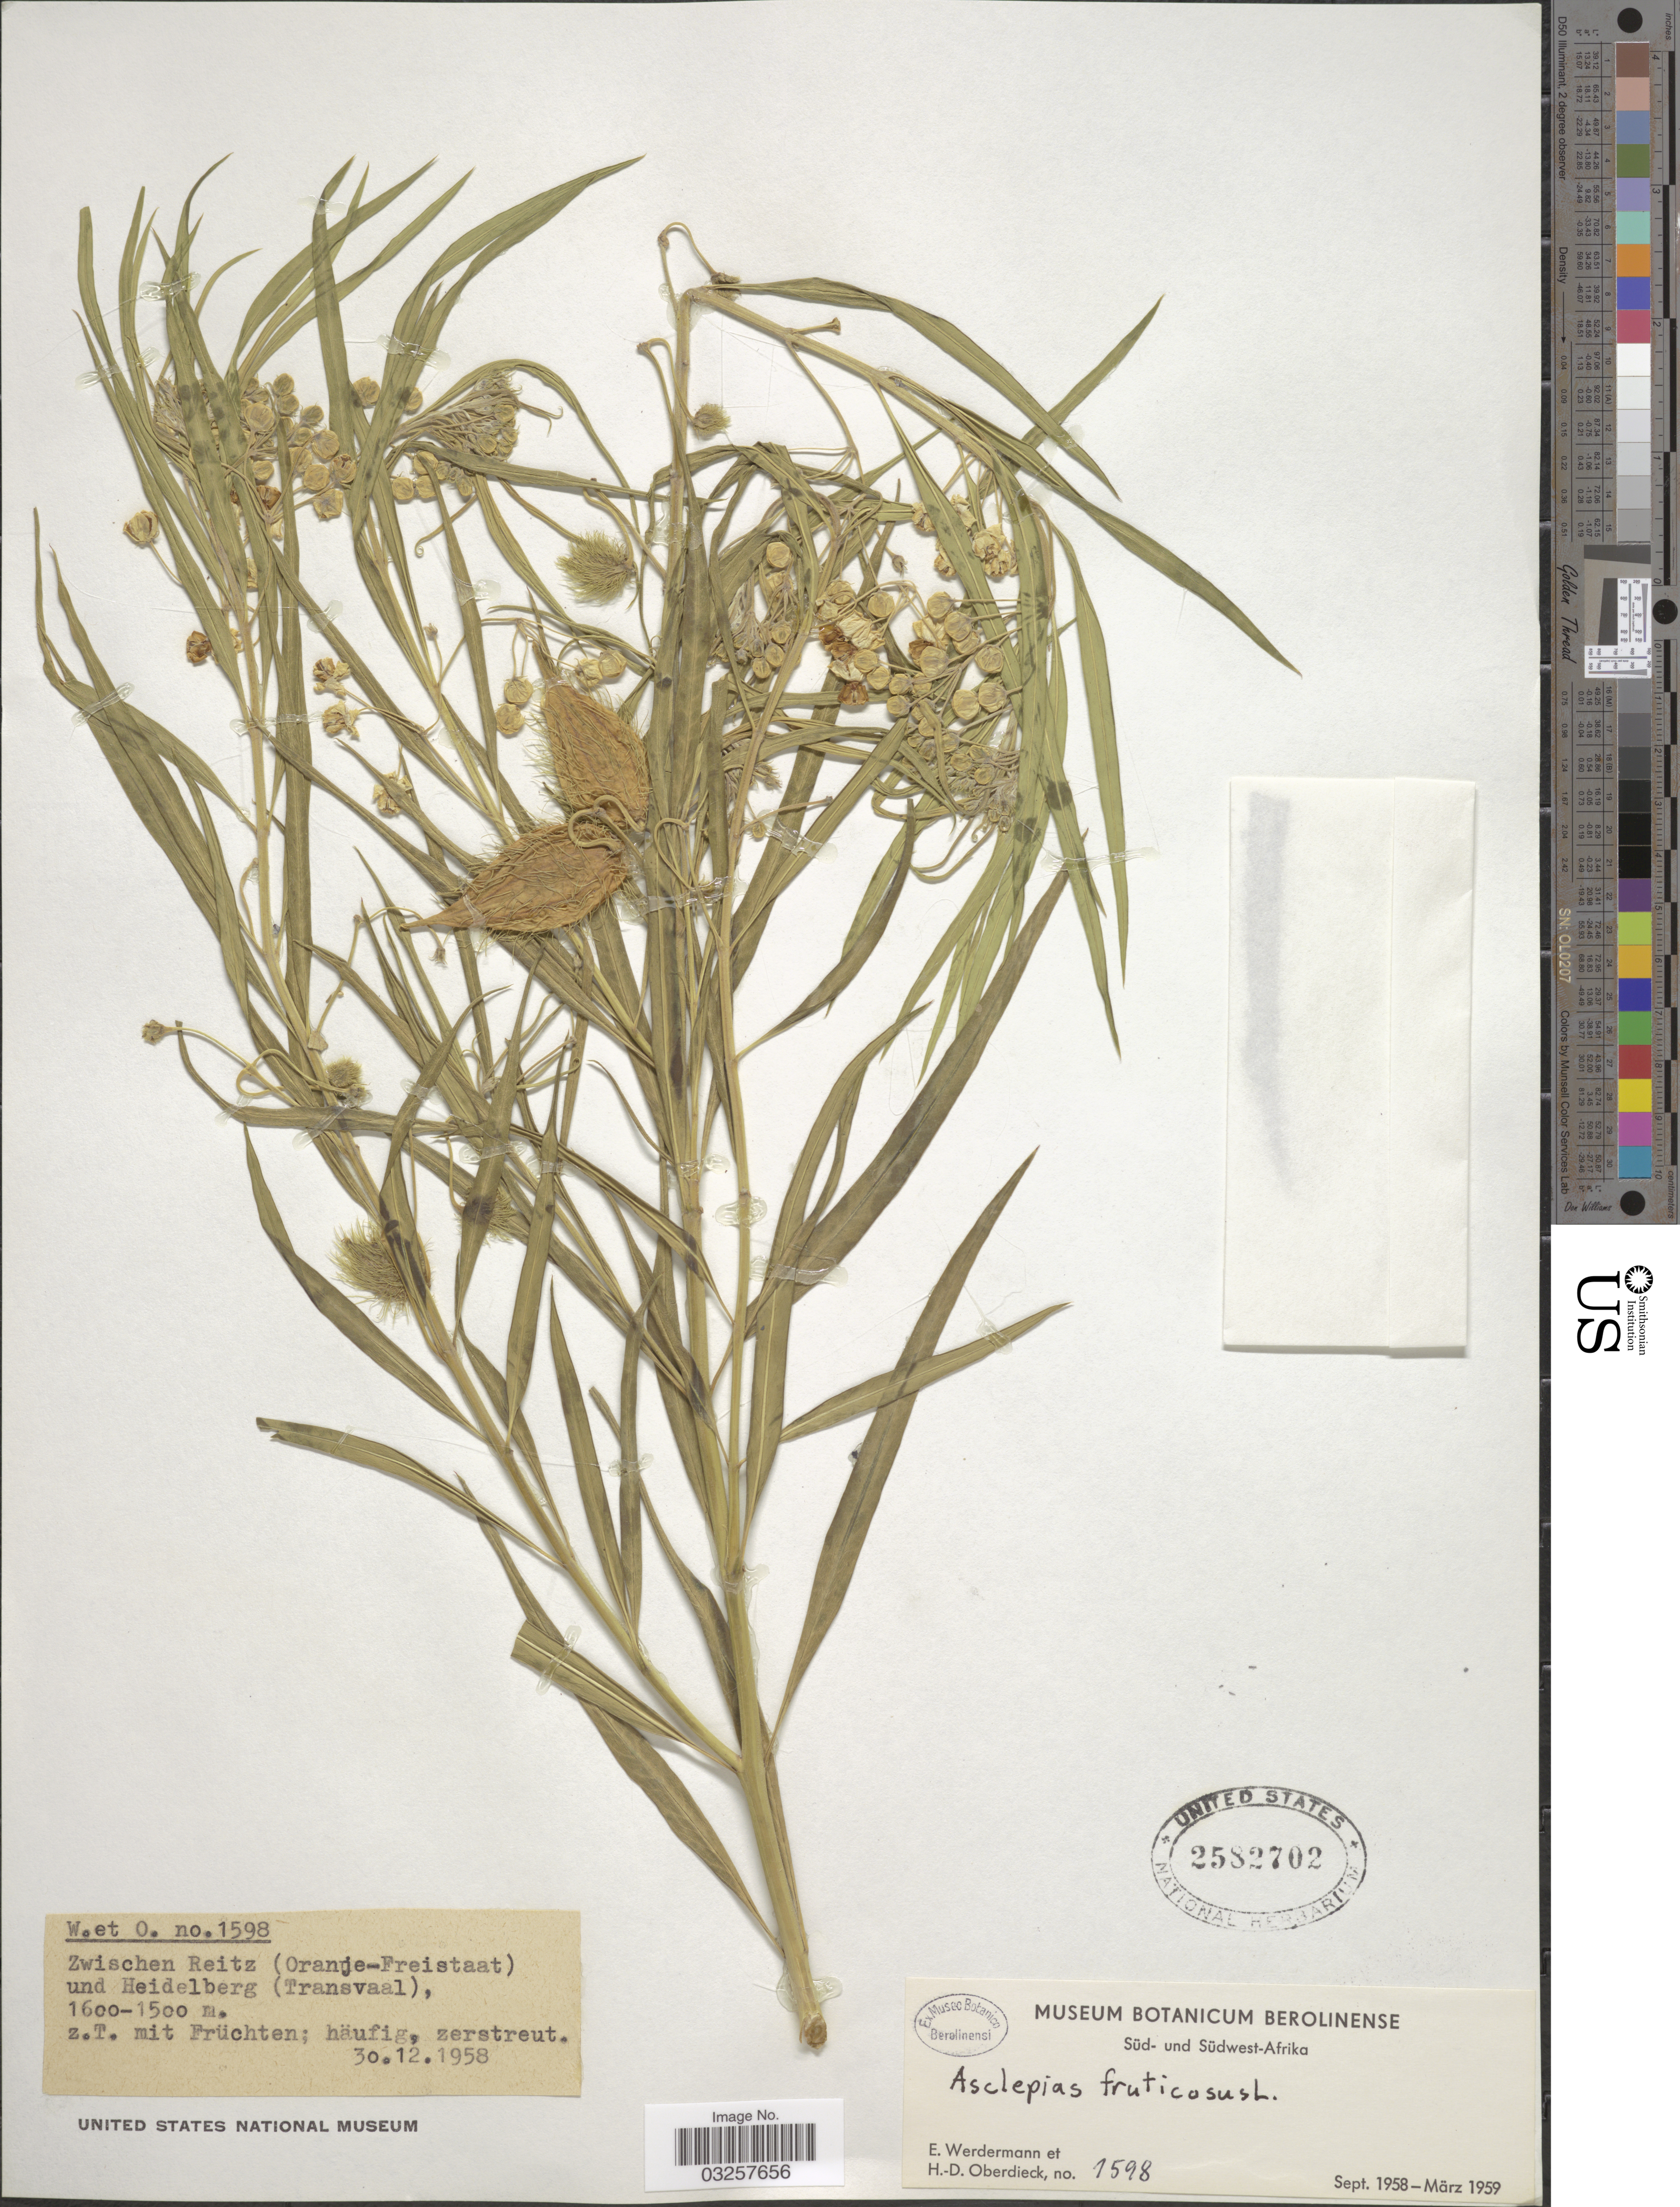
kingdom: Plantae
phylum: Tracheophyta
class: Magnoliopsida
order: Gentianales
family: Apocynaceae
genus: Asclepias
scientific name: Asclepias fruticosa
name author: L.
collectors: E. Werdermann & H. Oberdieck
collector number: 1598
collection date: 1958-12-30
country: Namibia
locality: Süd- und Südwest-Afrika. Zwischen Reitz (Oranje-Freistaat) und Heidelberg (Transvaal).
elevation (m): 1500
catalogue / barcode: US 2582702